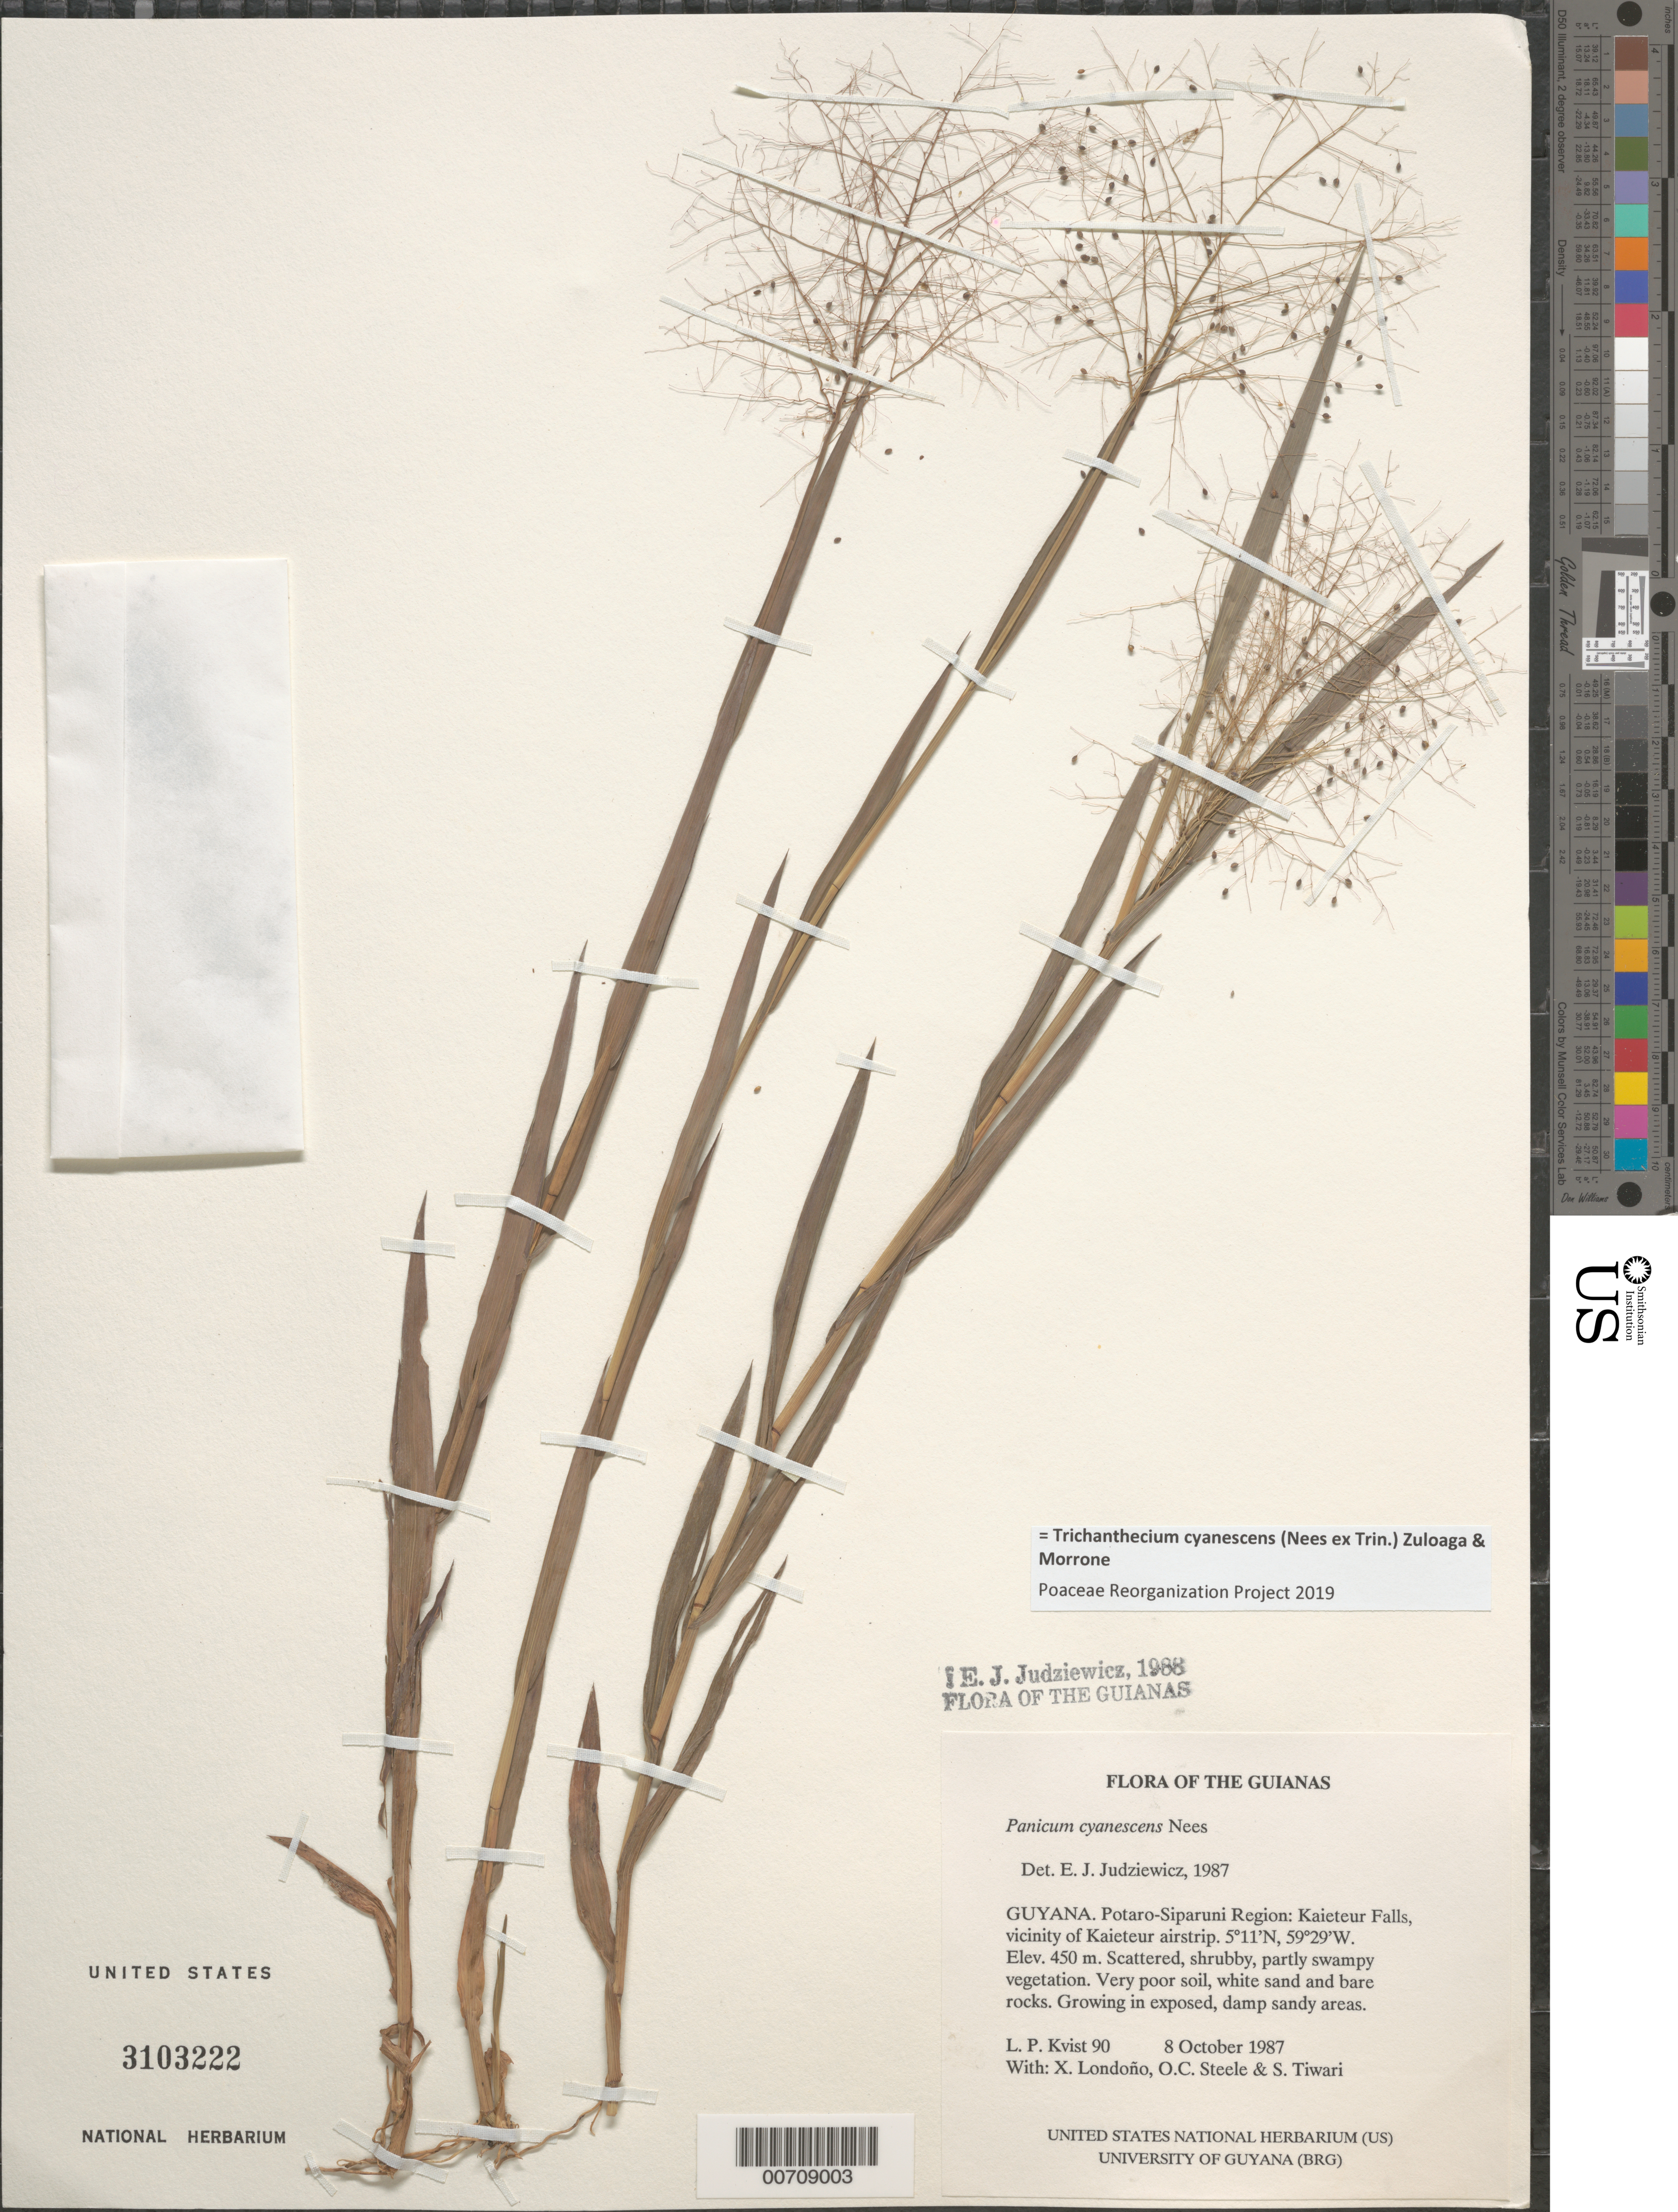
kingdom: Plantae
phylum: Tracheophyta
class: Liliopsida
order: Poales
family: Poaceae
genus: Panicum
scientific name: Panicum cyanescens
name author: Nees ex Trin.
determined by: Judziewicz, E. J.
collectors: L. P. Kvist, X. Londoño, O. C. Steele & S. Tiwari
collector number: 90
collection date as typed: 8 October 1987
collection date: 1987-10-08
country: Guyana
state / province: Potaro-Siparuni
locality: Kaieteur Falls, vicinity of Kaieteur airstrip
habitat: Scattered, shrubby, partly swampy vegetation. Very poor soil, white sand and bare rocks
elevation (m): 450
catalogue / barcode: US 3103222